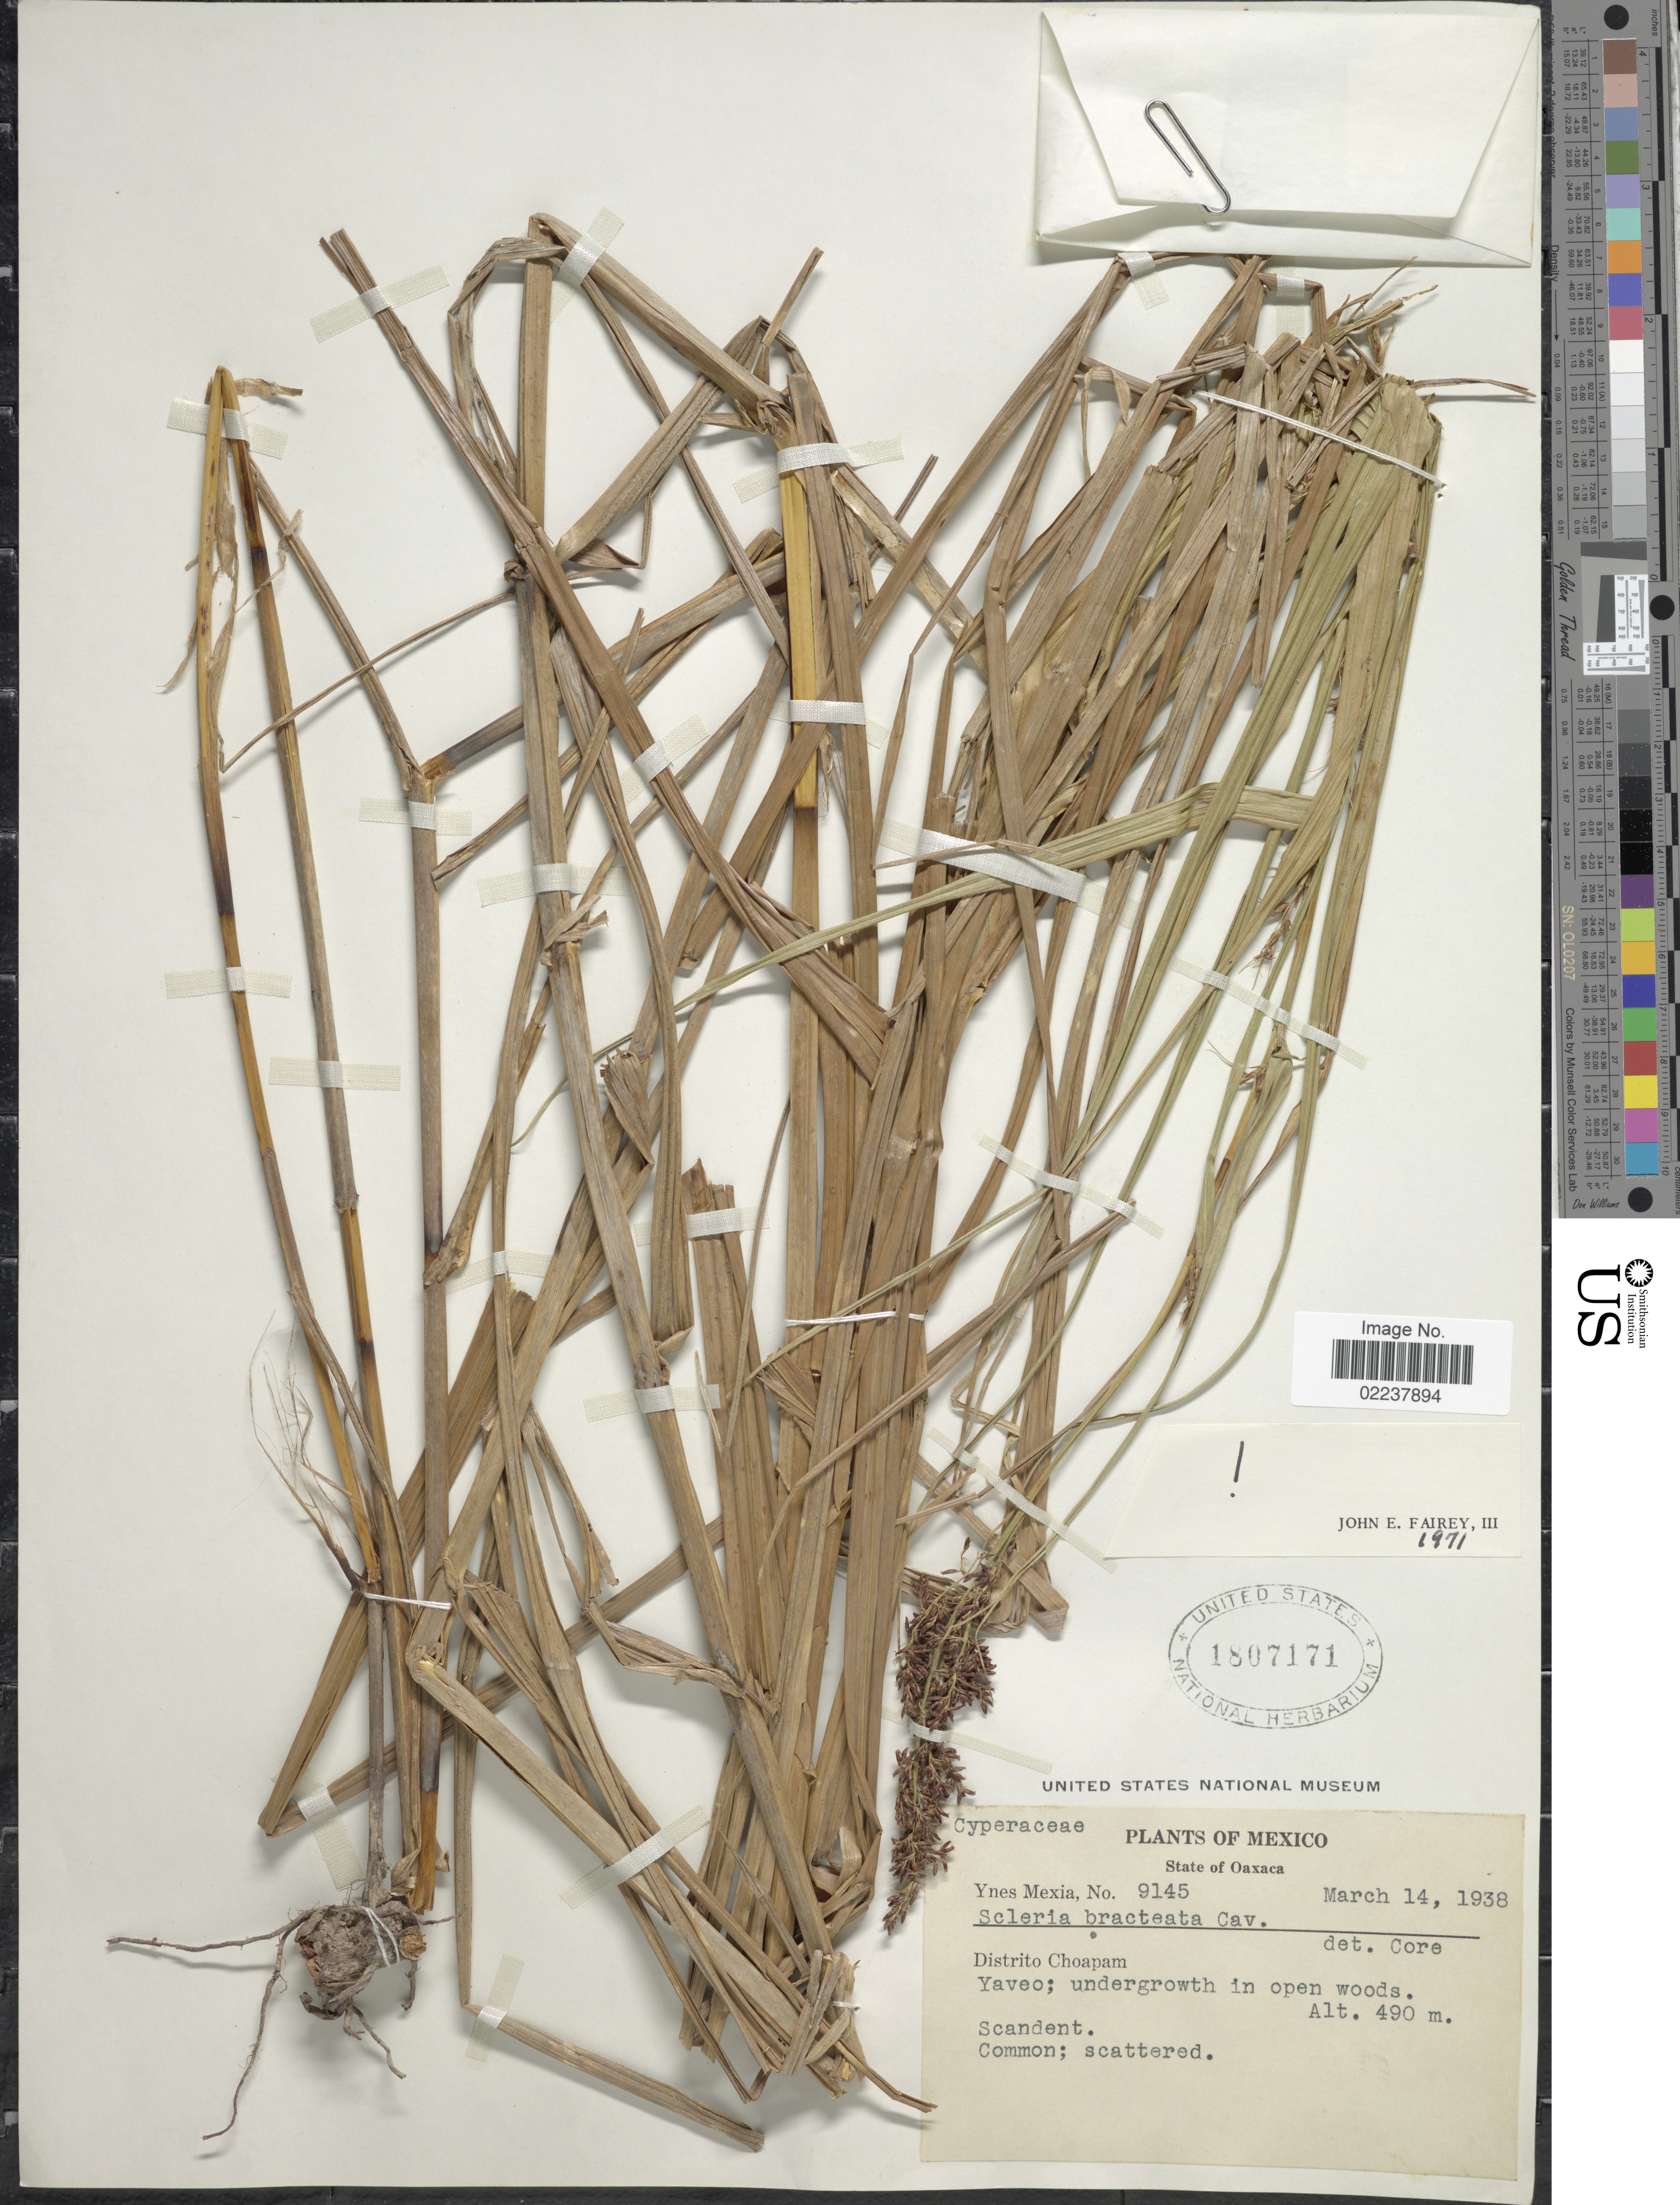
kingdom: Plantae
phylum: Tracheophyta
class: Liliopsida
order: Poales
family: Cyperaceae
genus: Scleria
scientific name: Scleria bracteata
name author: Cav.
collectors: Y. Mexia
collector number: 9145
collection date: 1938-03-14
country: Mexico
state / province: Oaxaca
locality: Distrito Choapam, Yaveo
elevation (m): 490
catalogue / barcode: US 1807171